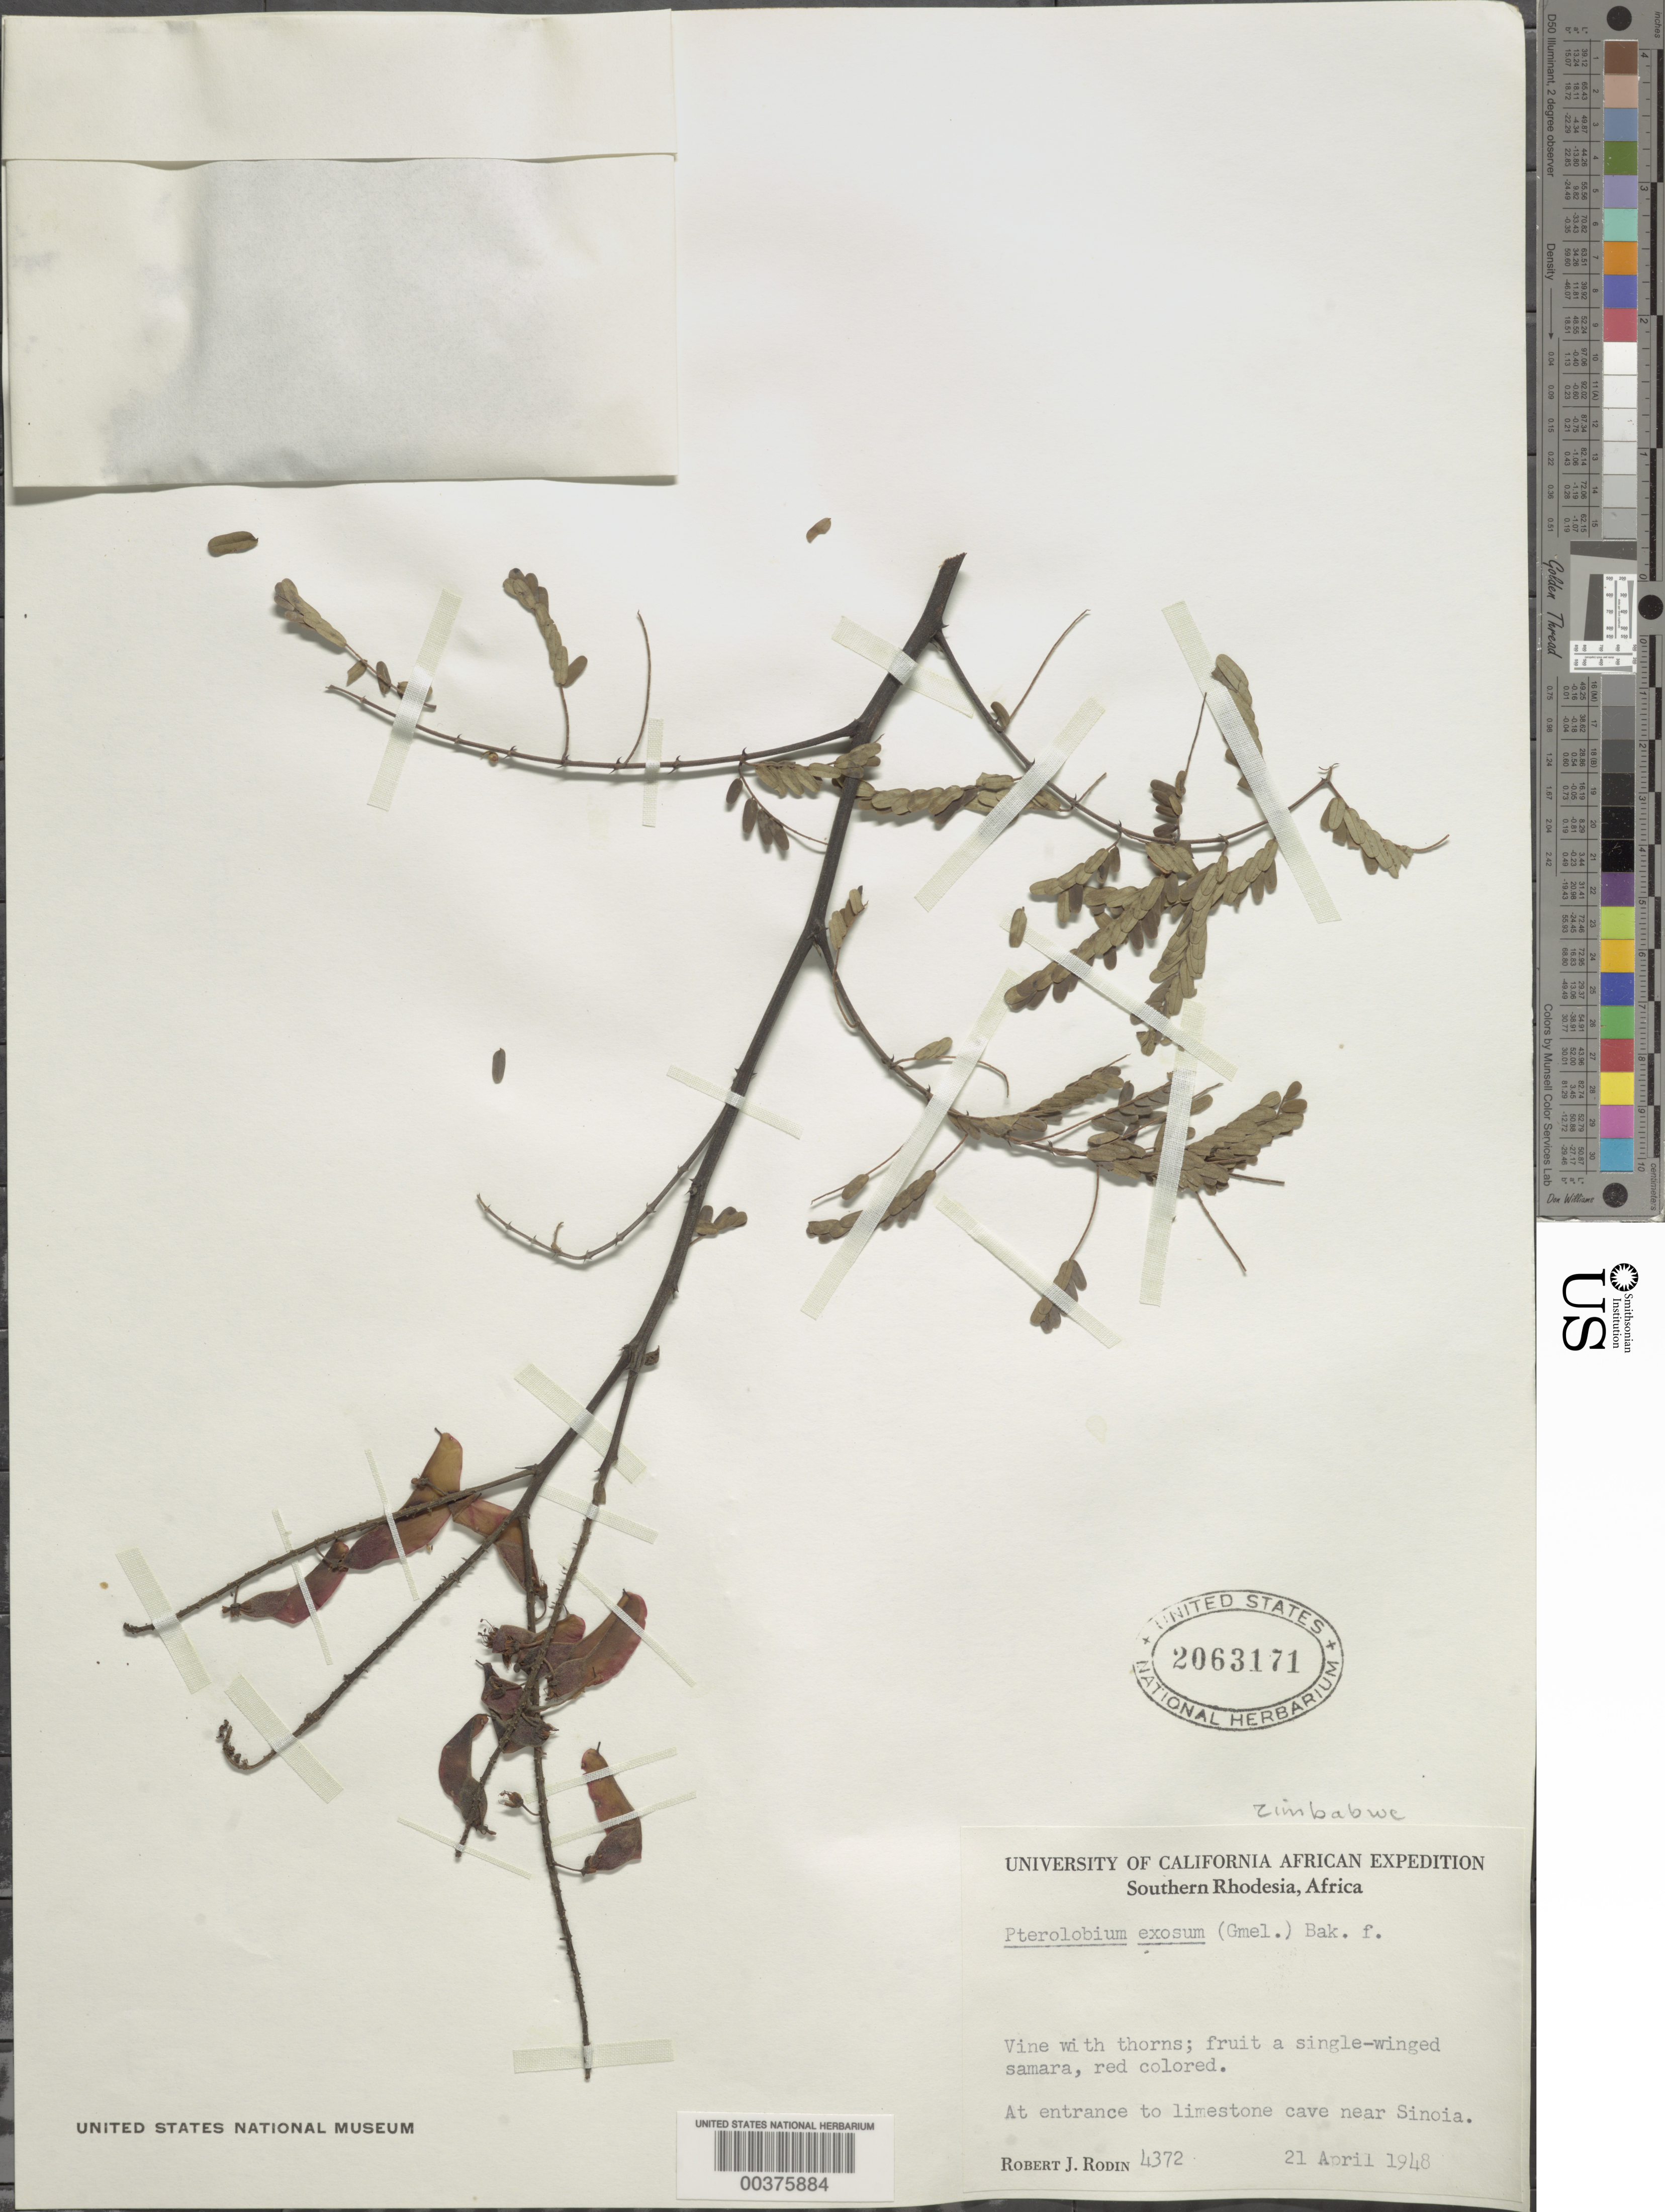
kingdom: Plantae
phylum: Tracheophyta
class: Magnoliopsida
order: Fabales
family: Fabaceae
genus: Pterolobium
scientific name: Pterolobium stellatum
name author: (Forssk.) Brenan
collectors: R. J. Rodin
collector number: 4372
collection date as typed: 21 Apr 1948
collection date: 1948-04-21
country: Zimbabwe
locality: At entrance to limestone cave near sincoia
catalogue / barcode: US 2063171